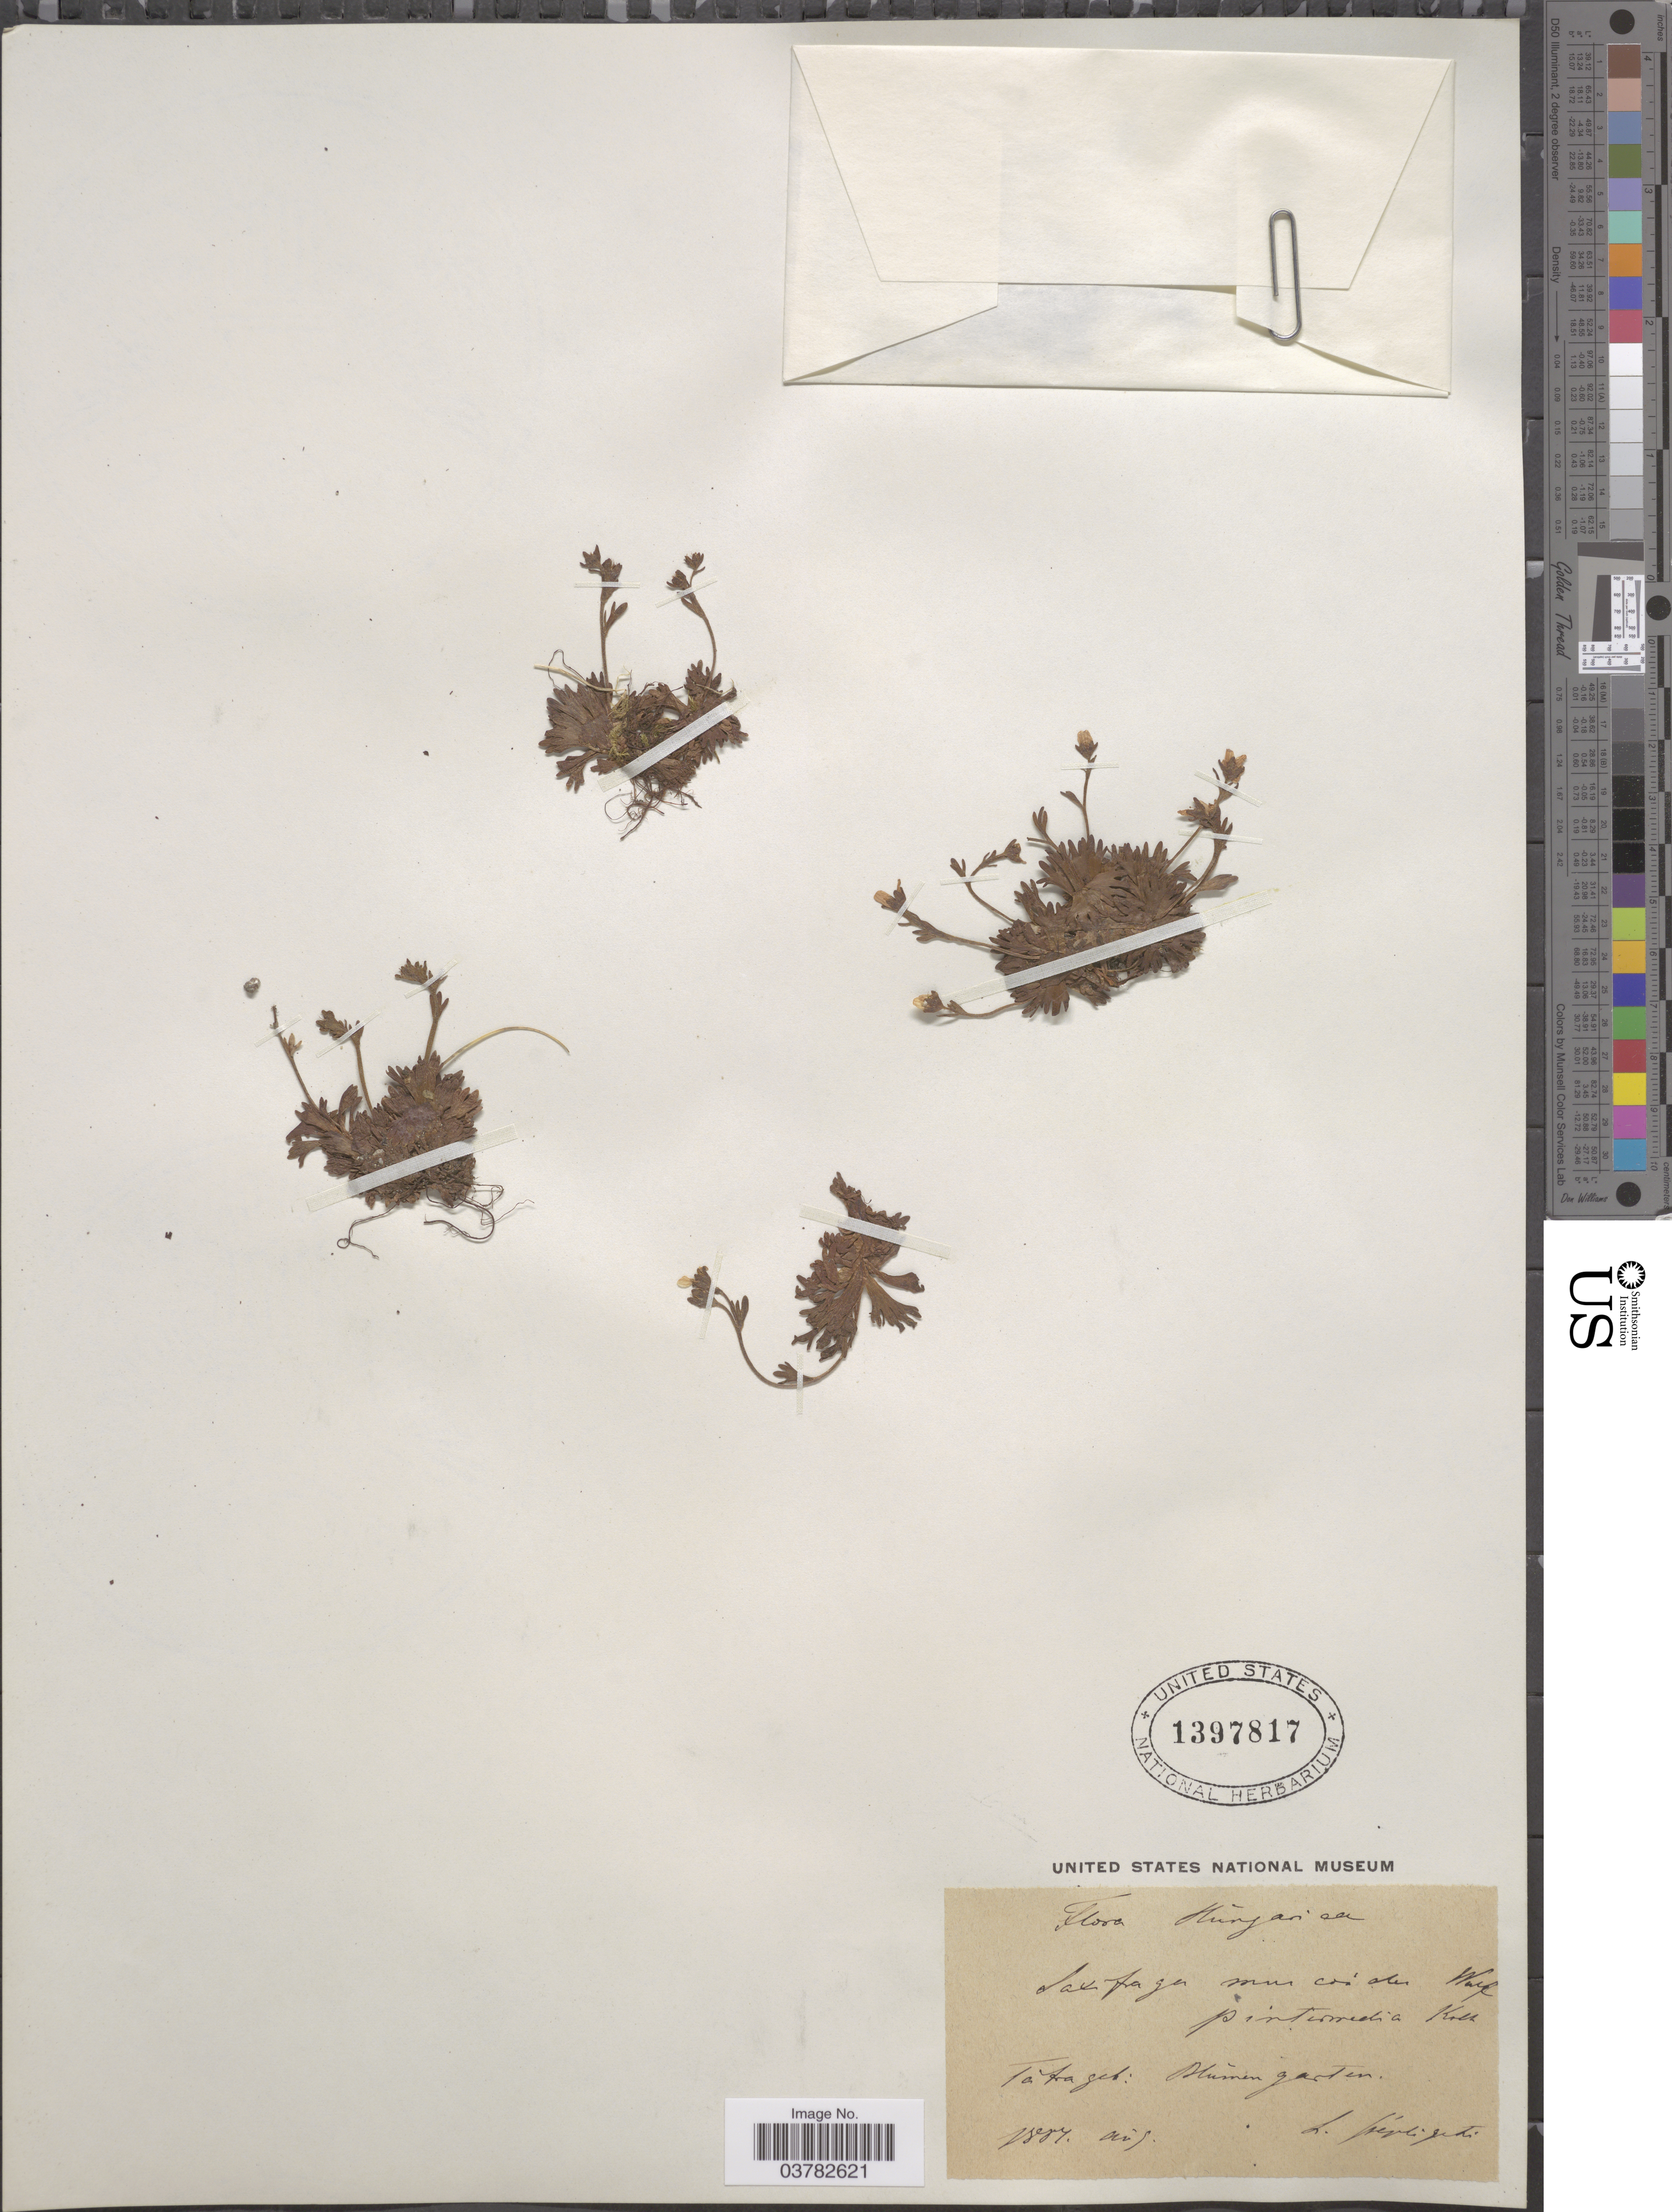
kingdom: Plantae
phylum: Tracheophyta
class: Magnoliopsida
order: Saxifragales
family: Saxifragaceae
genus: Saxifraga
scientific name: Saxifraga muscoides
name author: All.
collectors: Szepligeti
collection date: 1887-08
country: Hungary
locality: Tátra geb: Blúmen garten.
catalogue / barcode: US 1397817